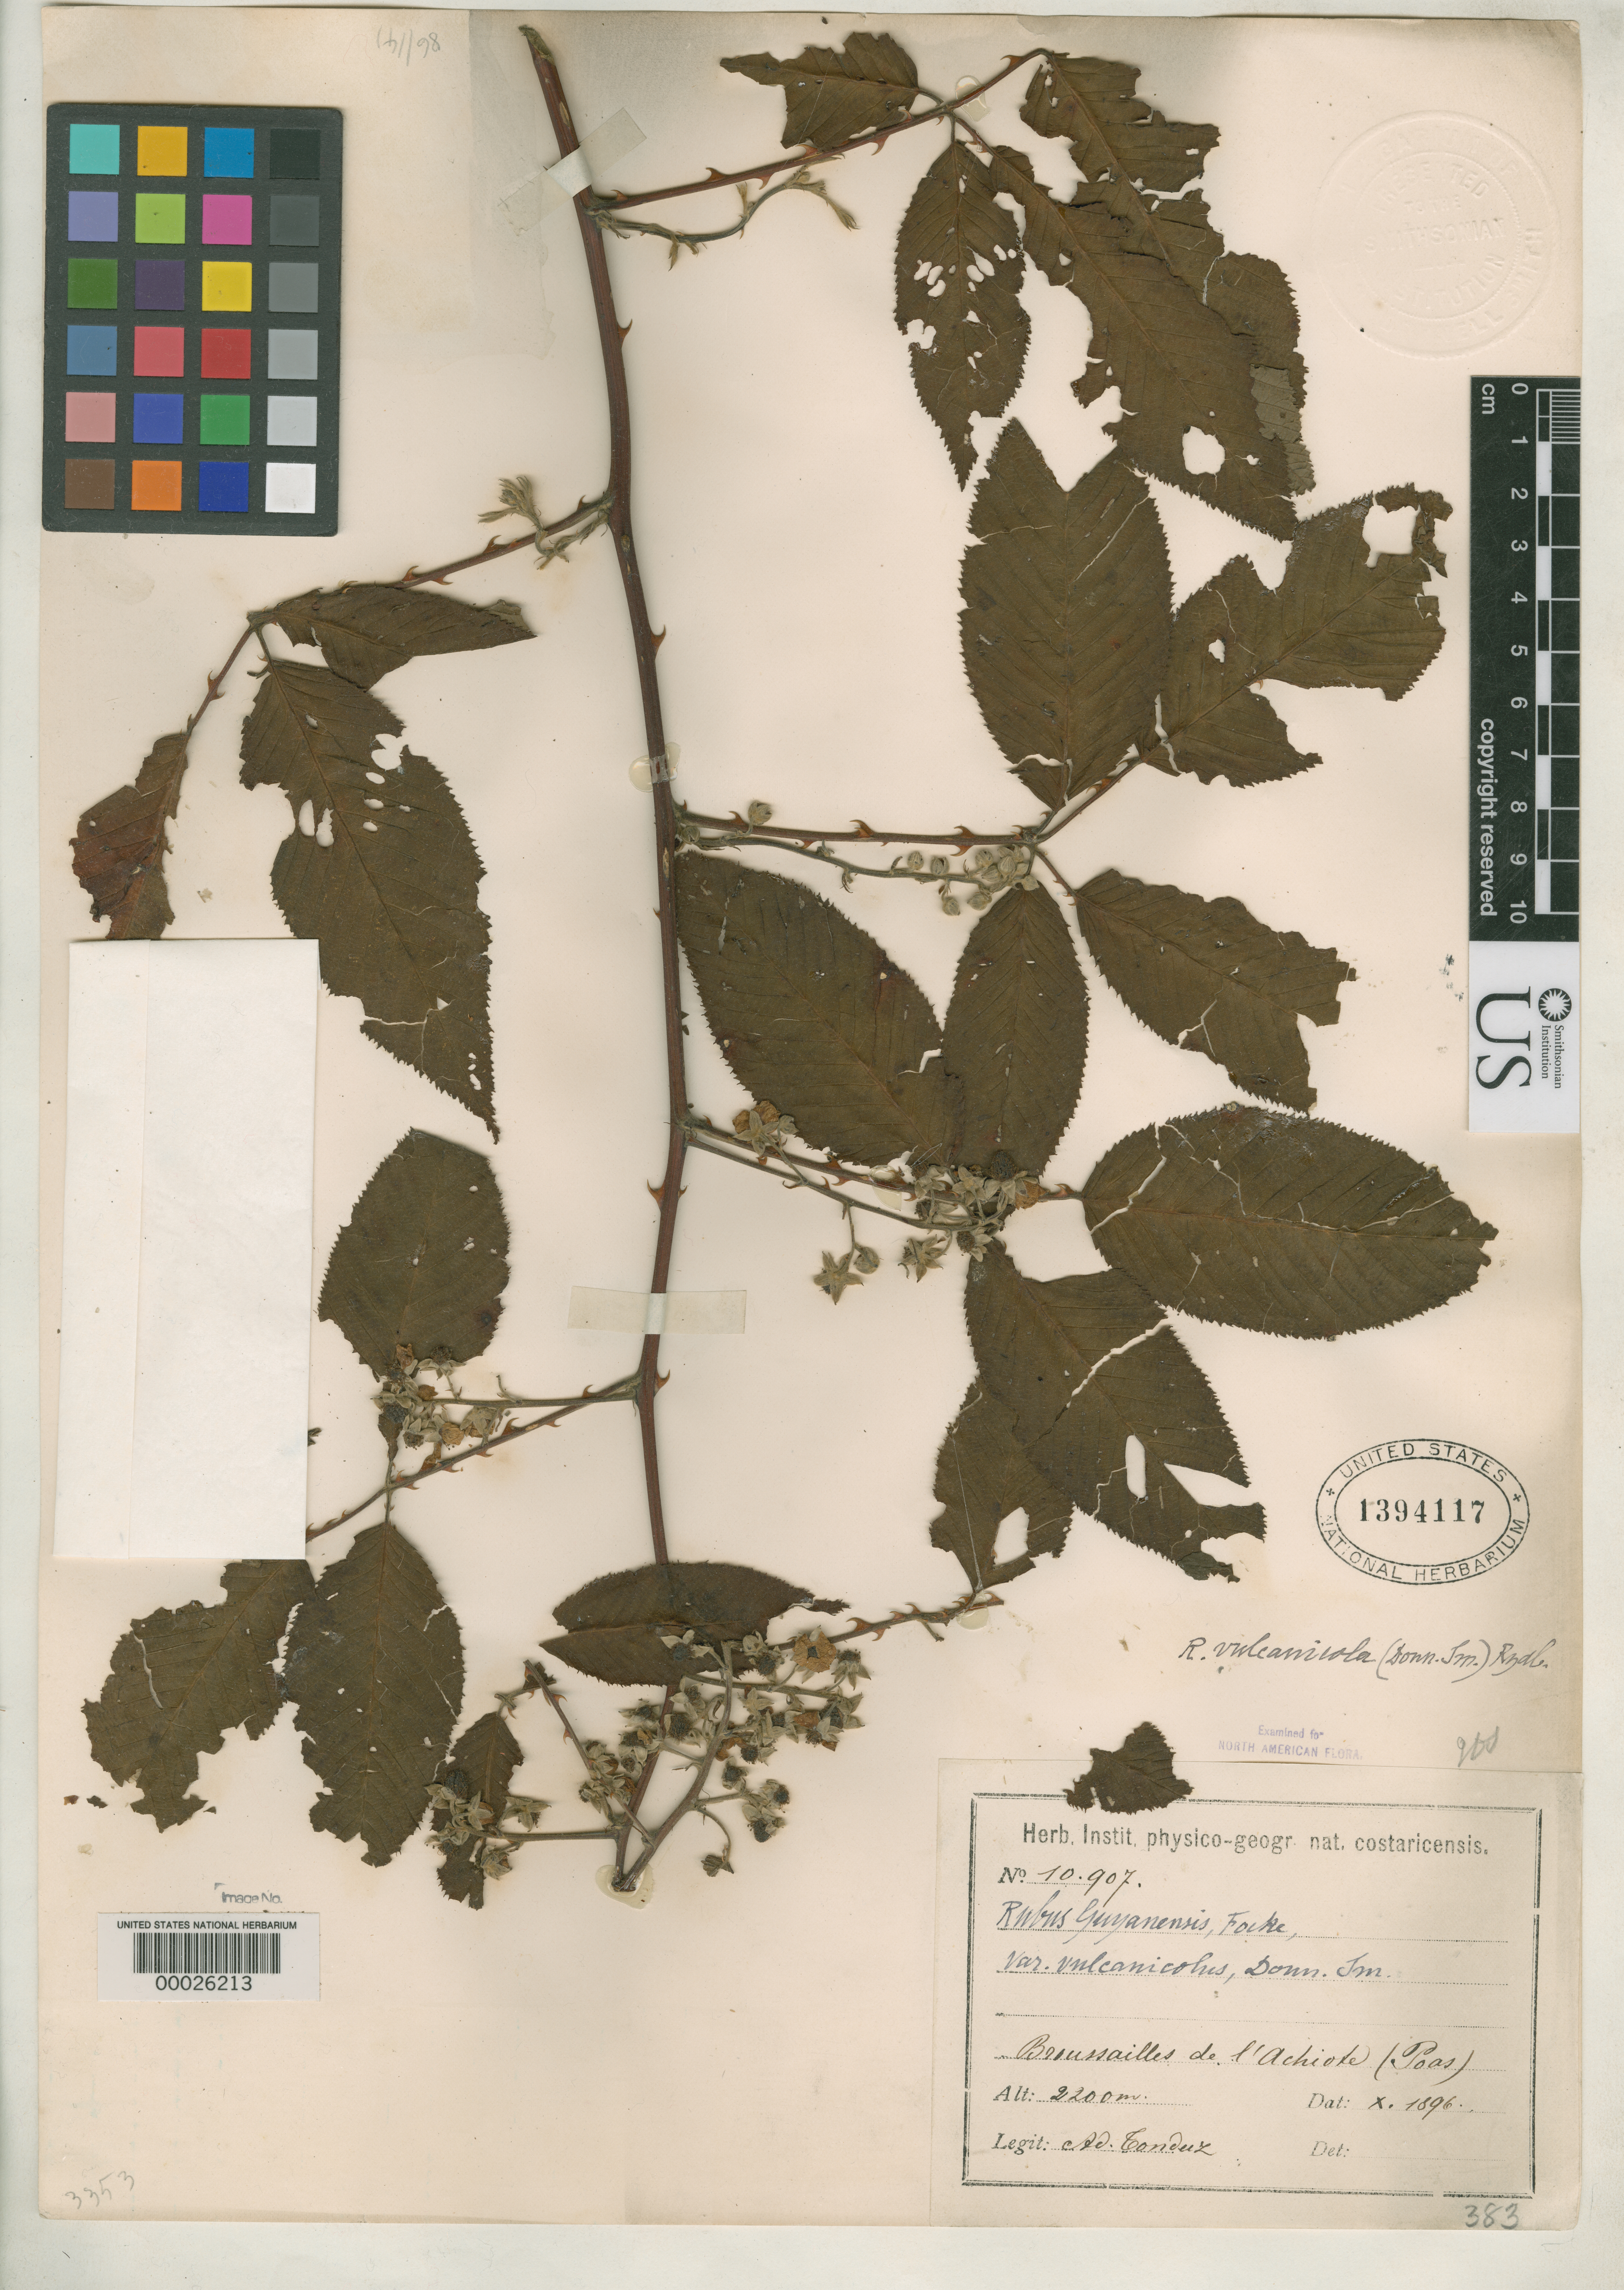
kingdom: Plantae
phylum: Tracheophyta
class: Magnoliopsida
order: Rosales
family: Rosaceae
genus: Rubus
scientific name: Rubus guyanensis var. vulcanicola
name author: Donn. Sm.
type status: Isotype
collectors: A. Tonduz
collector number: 10907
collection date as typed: Nov 1896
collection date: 1896-11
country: Costa Rica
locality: Broussailles de l'Achiote. (Poás)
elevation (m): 2200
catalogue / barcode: US 1394117